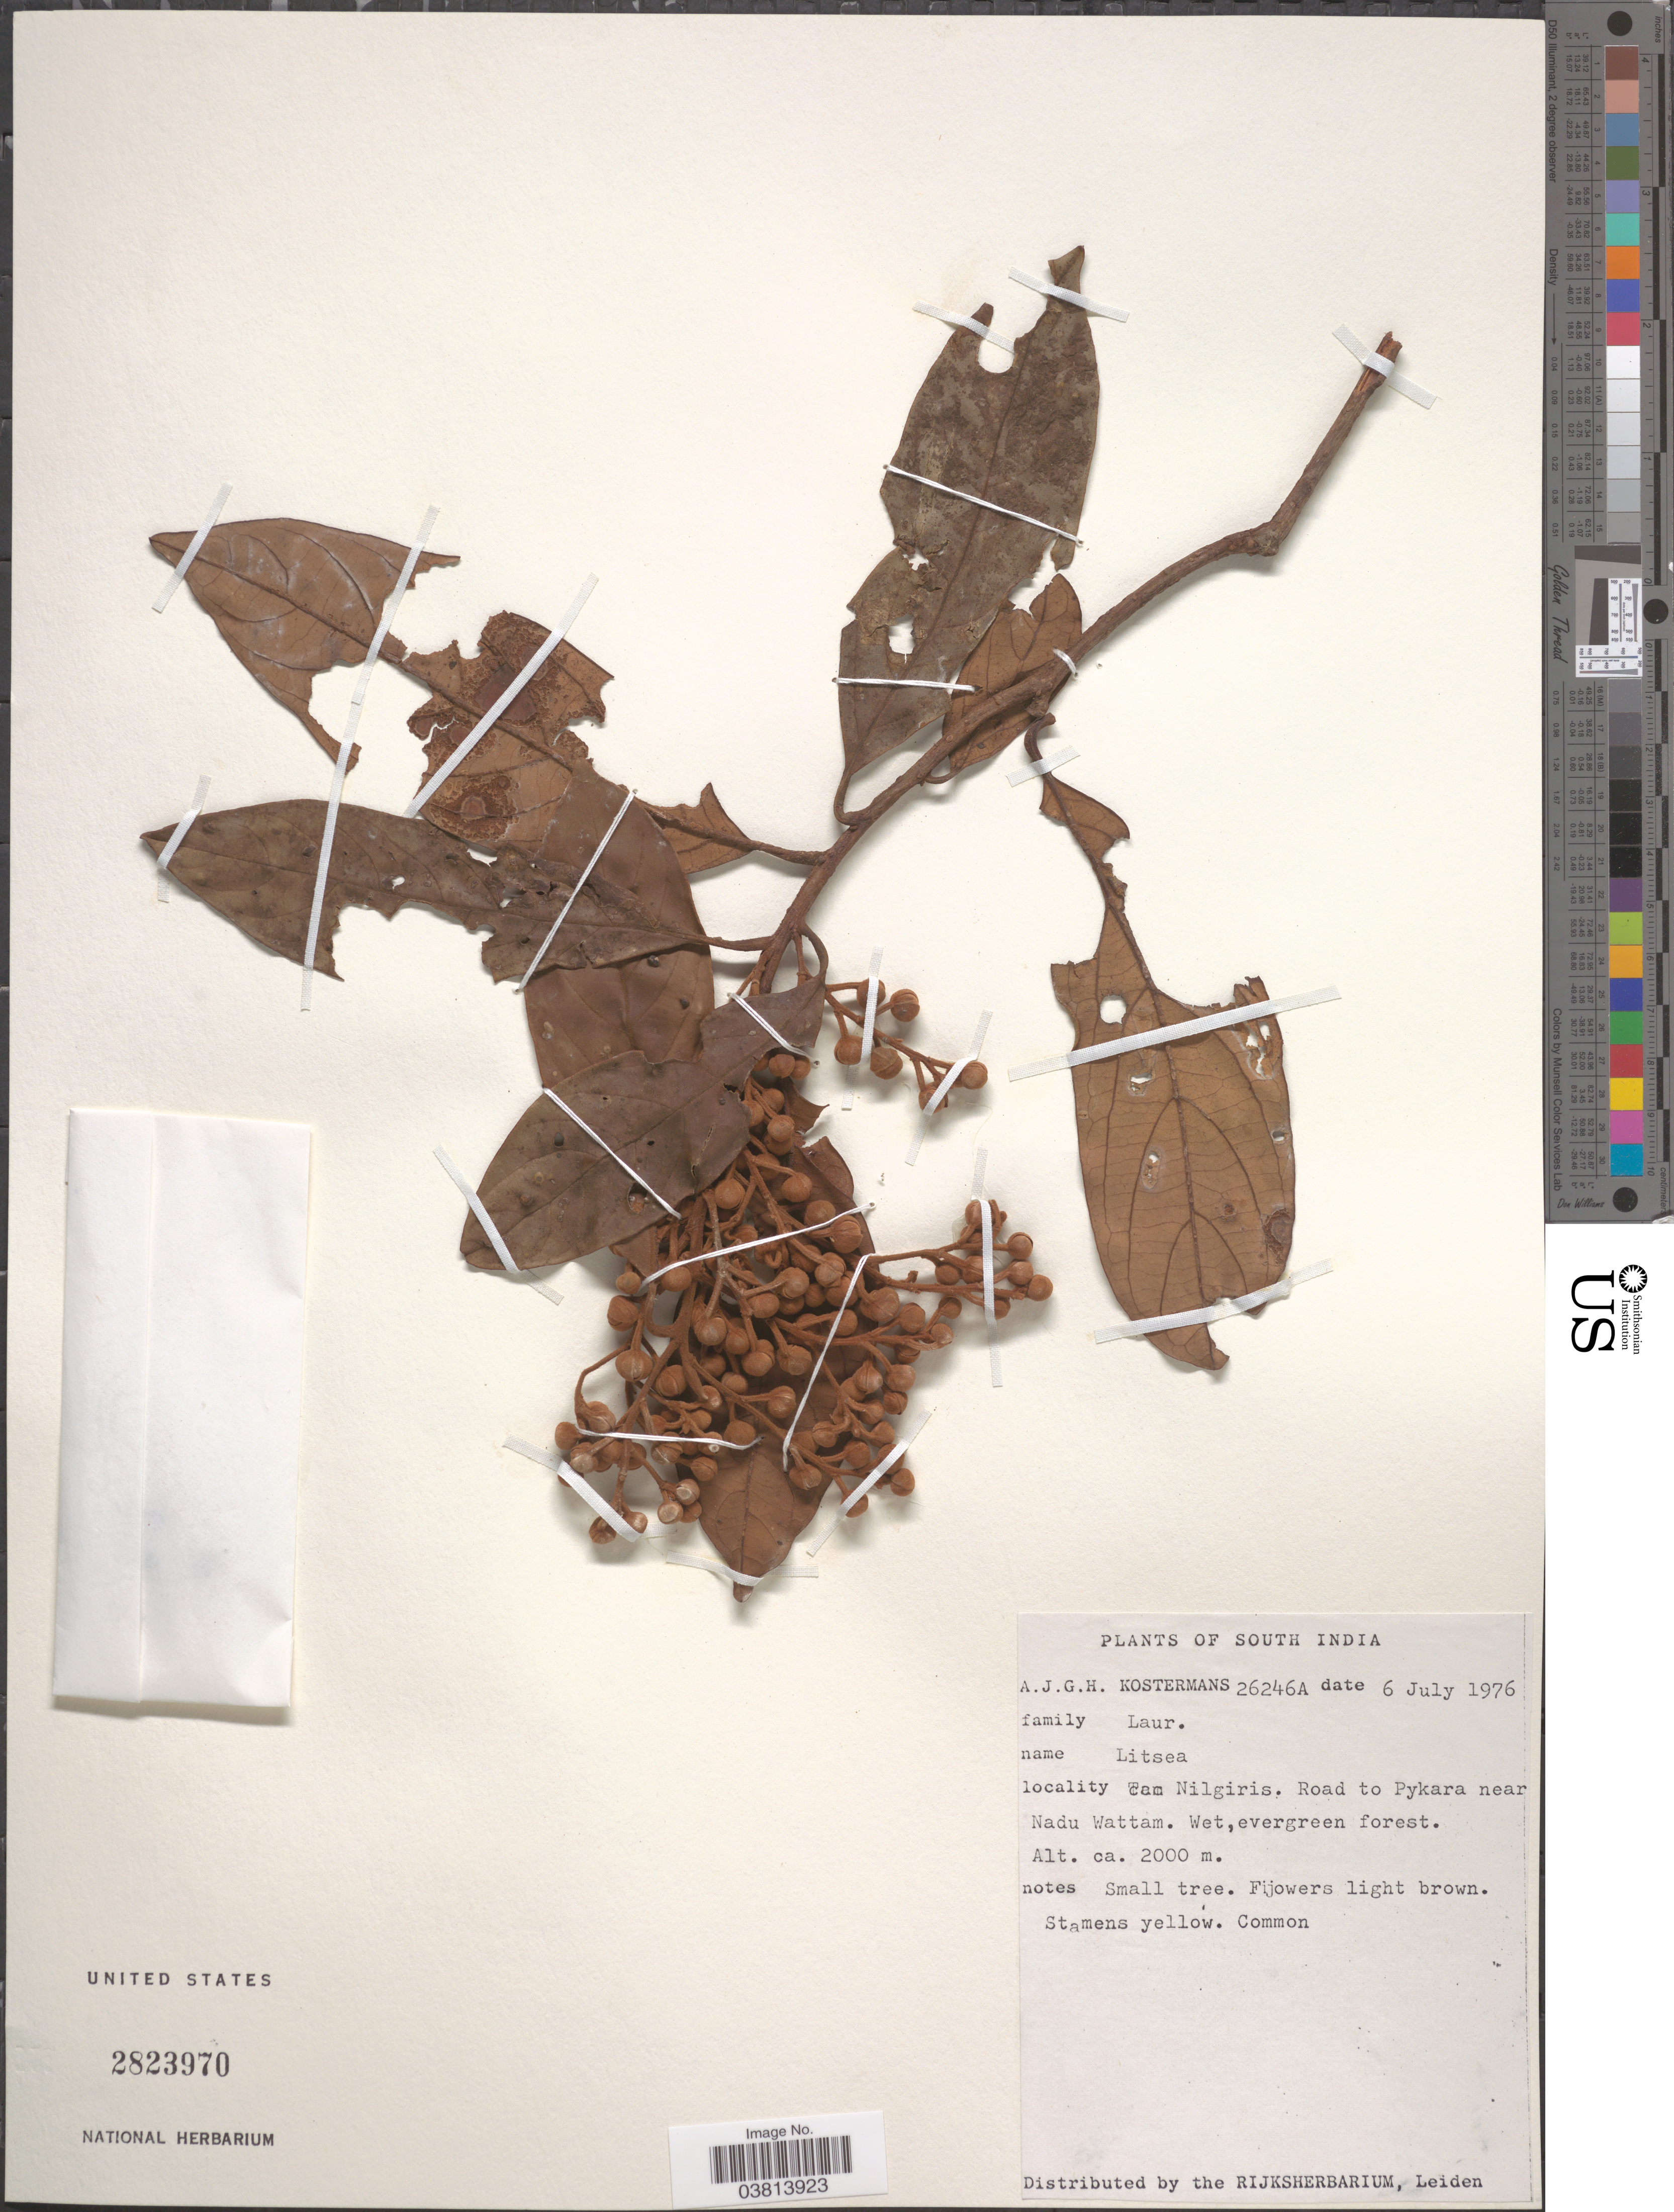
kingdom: Plantae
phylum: Tracheophyta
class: Magnoliopsida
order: Laurales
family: Lauraceae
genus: Litsea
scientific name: Litsea sp.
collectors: A. J. G. Kostermans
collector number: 26246A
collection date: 1976-07-06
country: India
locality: South India. Tam [interpreted] Nilgiris. Road to Pykara near Nadu Wattam.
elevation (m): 2000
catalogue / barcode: US 2823970